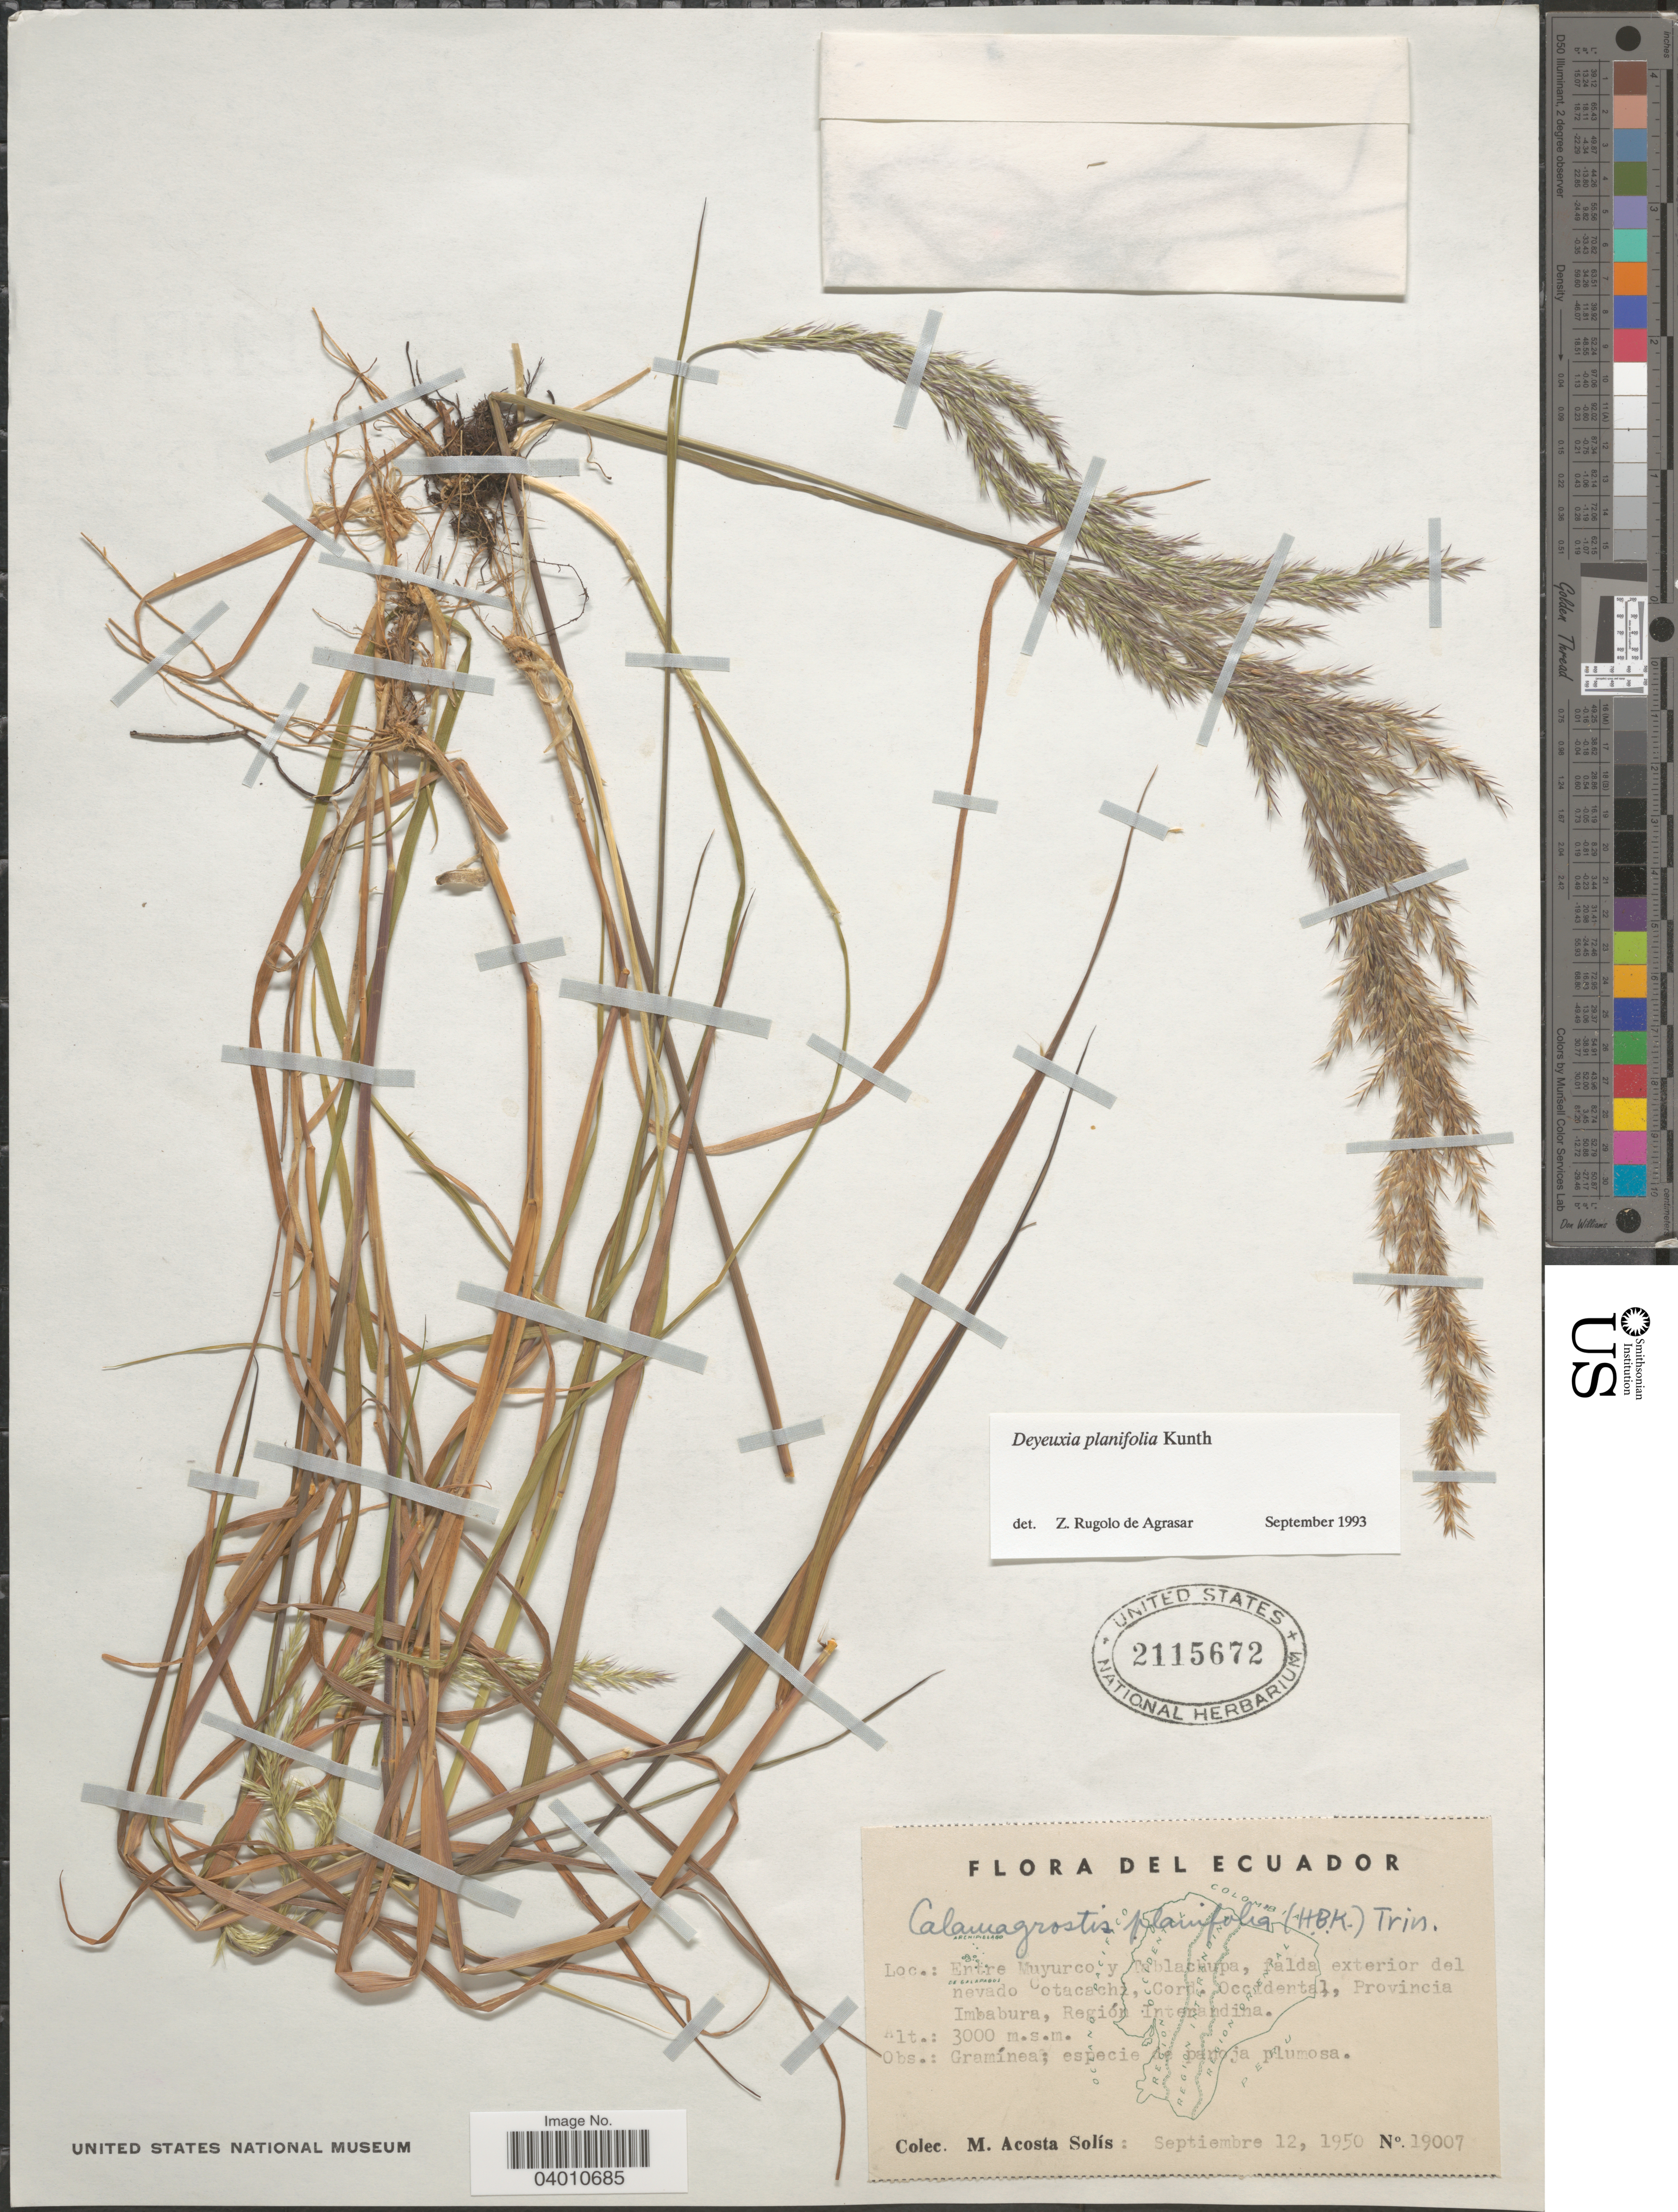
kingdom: Plantae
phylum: Tracheophyta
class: Liliopsida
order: Poales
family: Poaceae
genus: Peyritschia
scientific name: Peyritschia planifolia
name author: (Kunth) P.M. Peterson et al.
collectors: M. Acosta Solis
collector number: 19007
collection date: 1950-09-12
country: Ecuador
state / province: Imbabura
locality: Entre Muyurco y Tablachupa, falda exterior del nevado Cotacachi, Cord. Occidental, Región Interandina.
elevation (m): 3000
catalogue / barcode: US 2115672